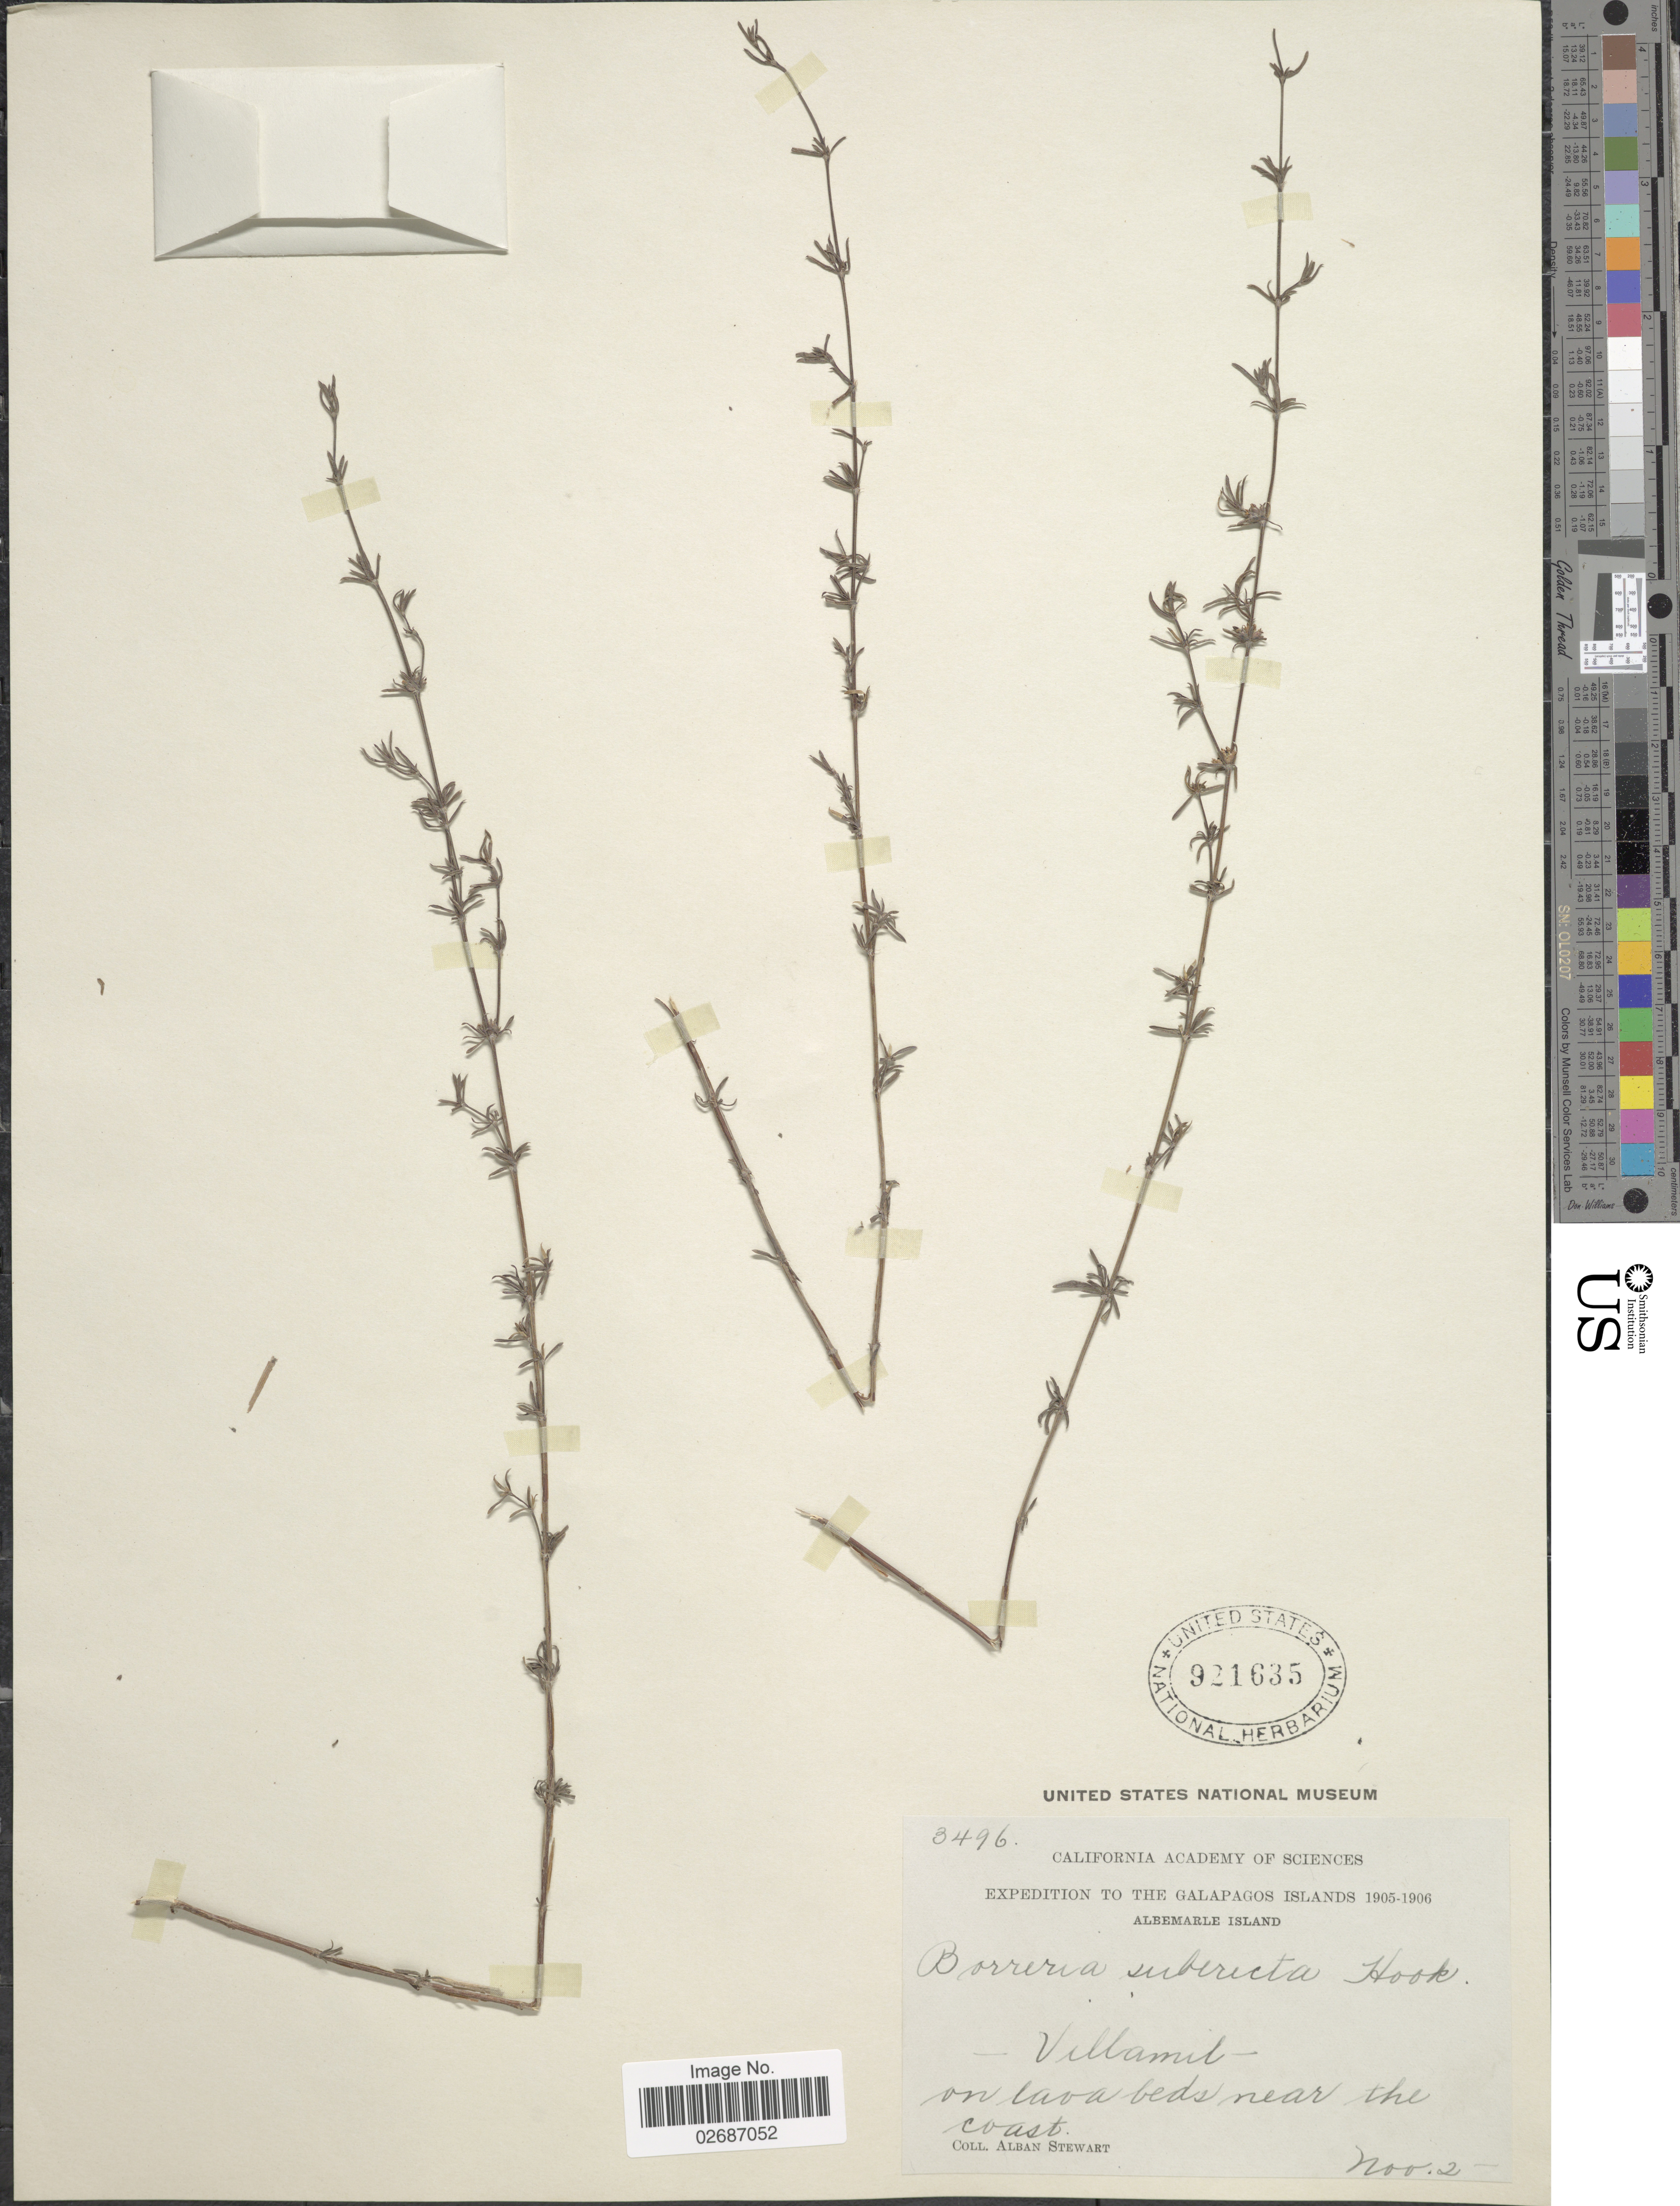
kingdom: Plantae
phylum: Tracheophyta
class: Magnoliopsida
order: Gentianales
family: Rubiaceae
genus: Borreria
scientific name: Borreria suberecta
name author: Hook. f.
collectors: A. Stewart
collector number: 3496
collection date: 1905-11-02/1906-11-06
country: Ecuador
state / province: Colón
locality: Galapagos Islands, Albemare Island, Villamil, on lava beds near the coast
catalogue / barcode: US 921635